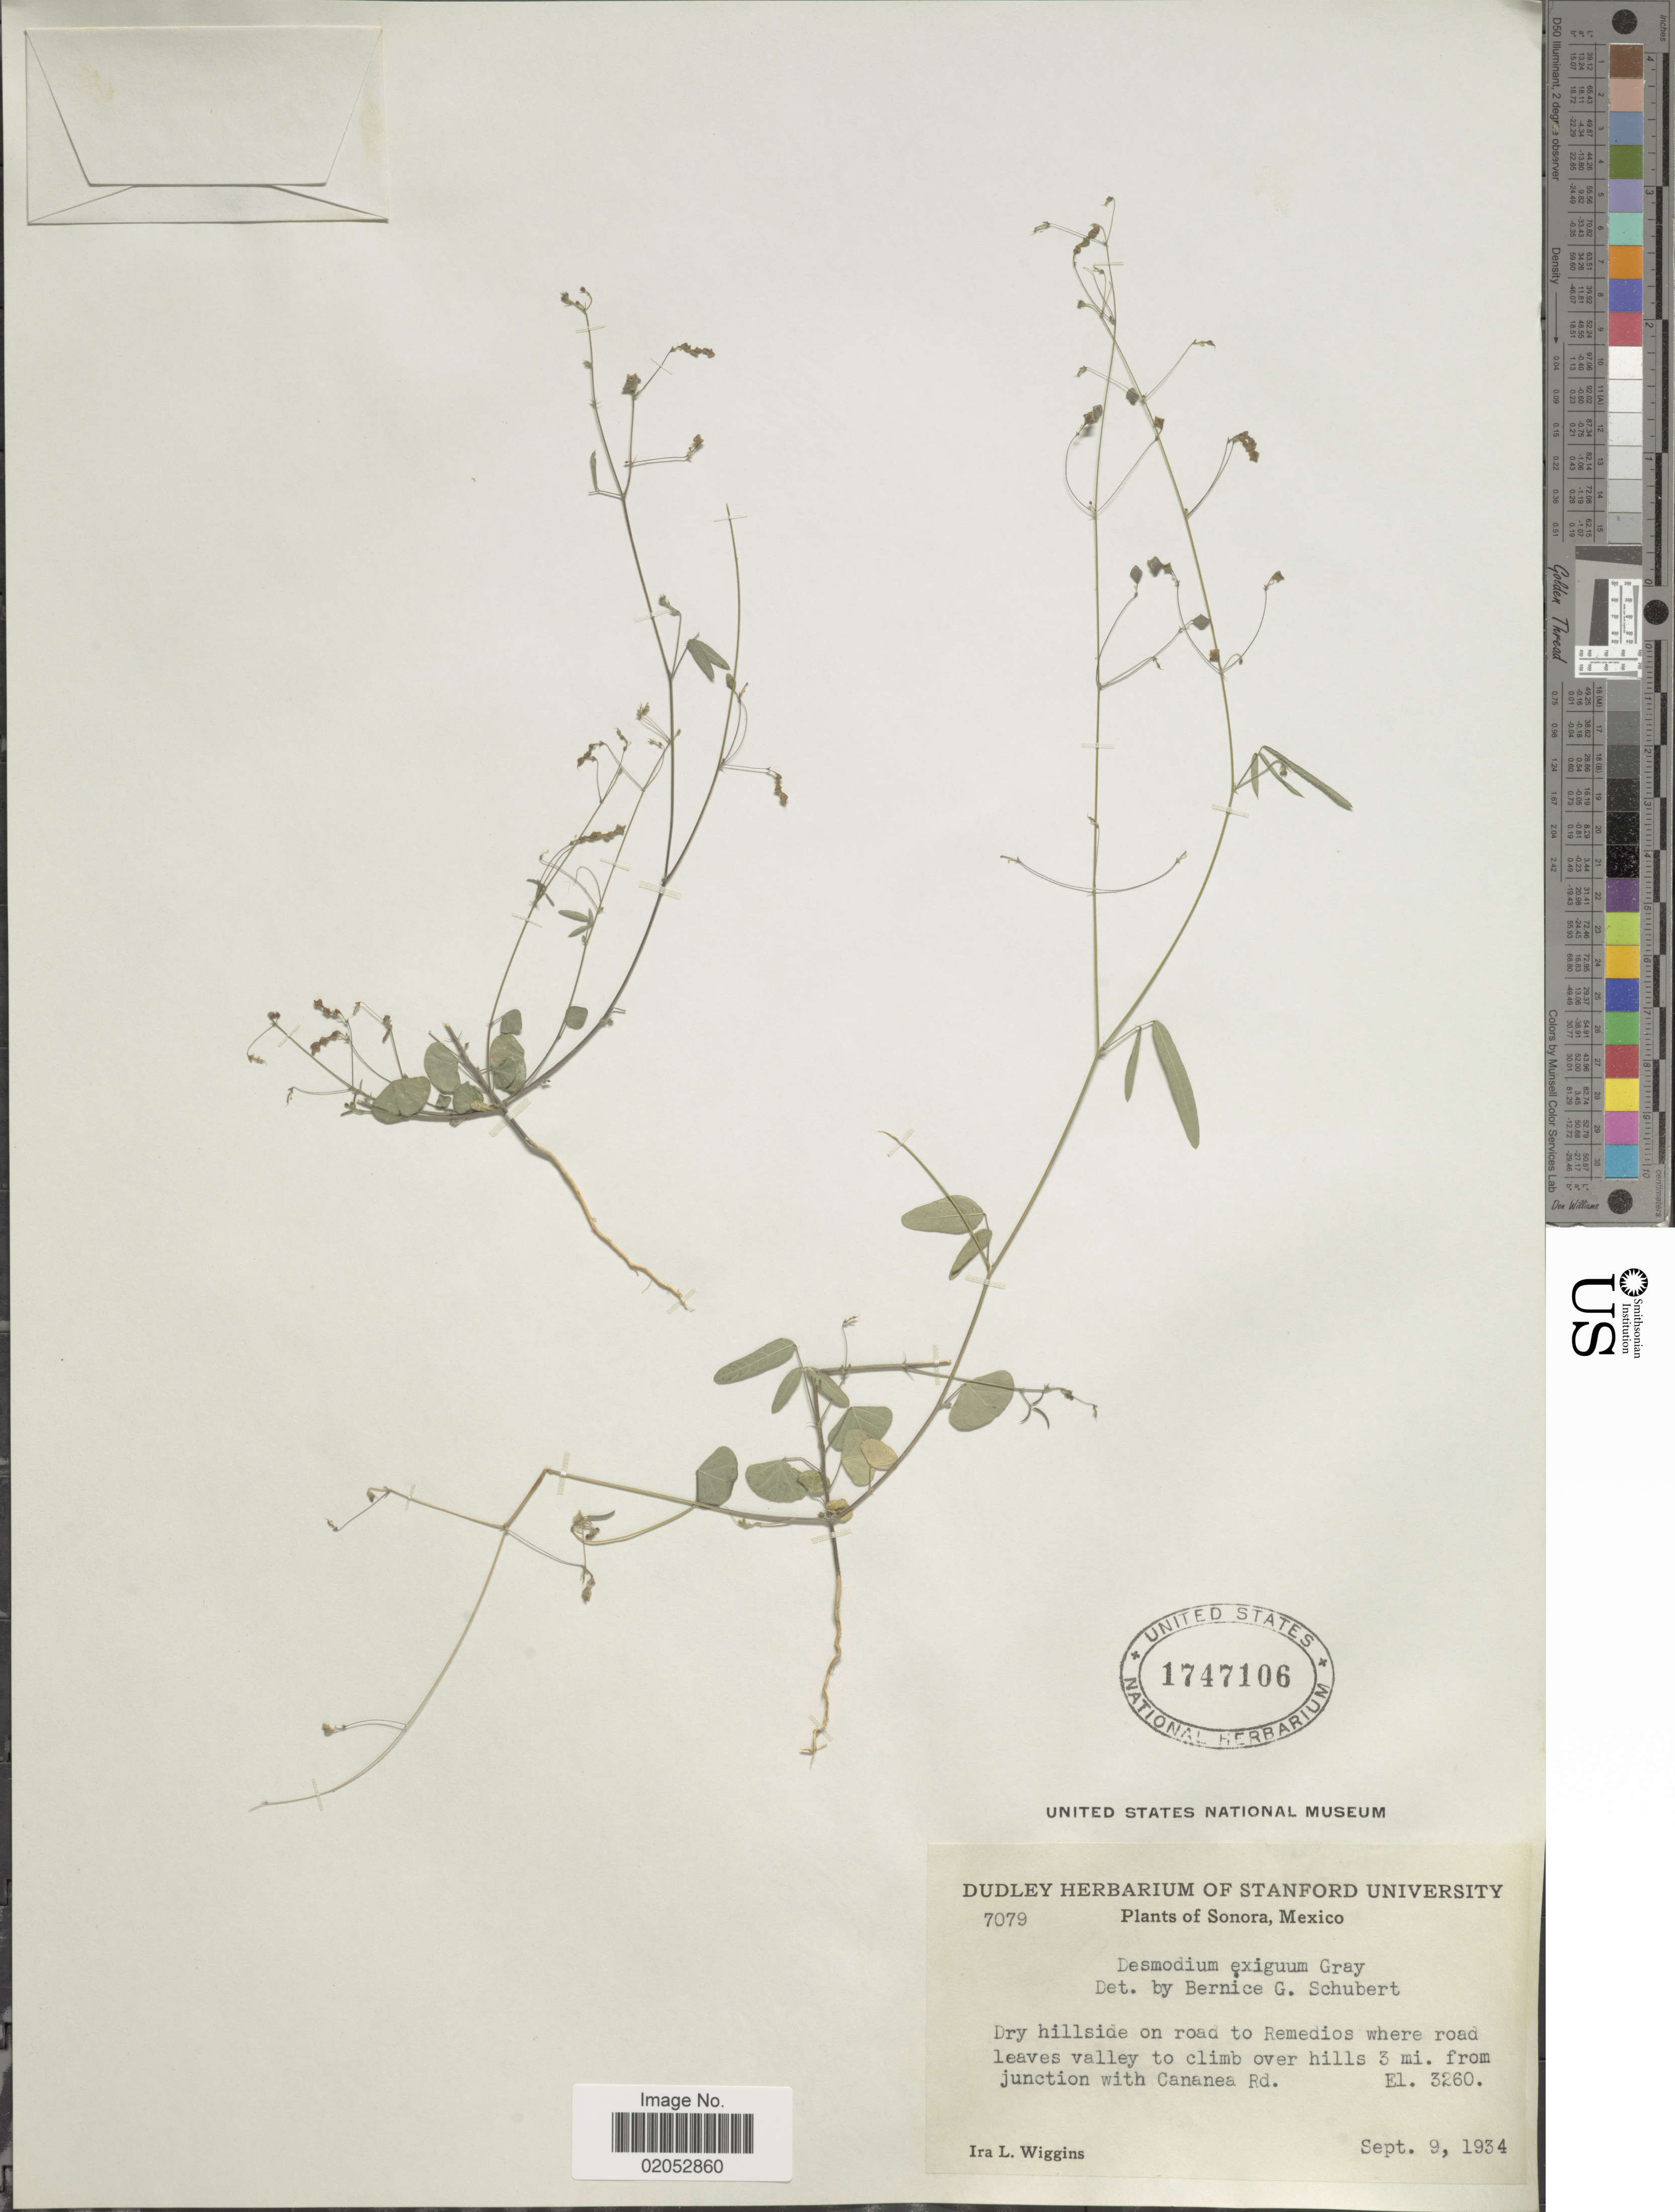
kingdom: Plantae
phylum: Tracheophyta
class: Magnoliopsida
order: Fabales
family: Fabaceae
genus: Desmodium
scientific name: Desmodium procumbens var. exiguum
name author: (A. Gray) B.G. Schub.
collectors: I. L. Wiggins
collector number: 7079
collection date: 1934-01-09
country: Mexico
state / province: Sonora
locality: Over hills 3 mi. from junction with Cananea Rd.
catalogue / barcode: US 1747106